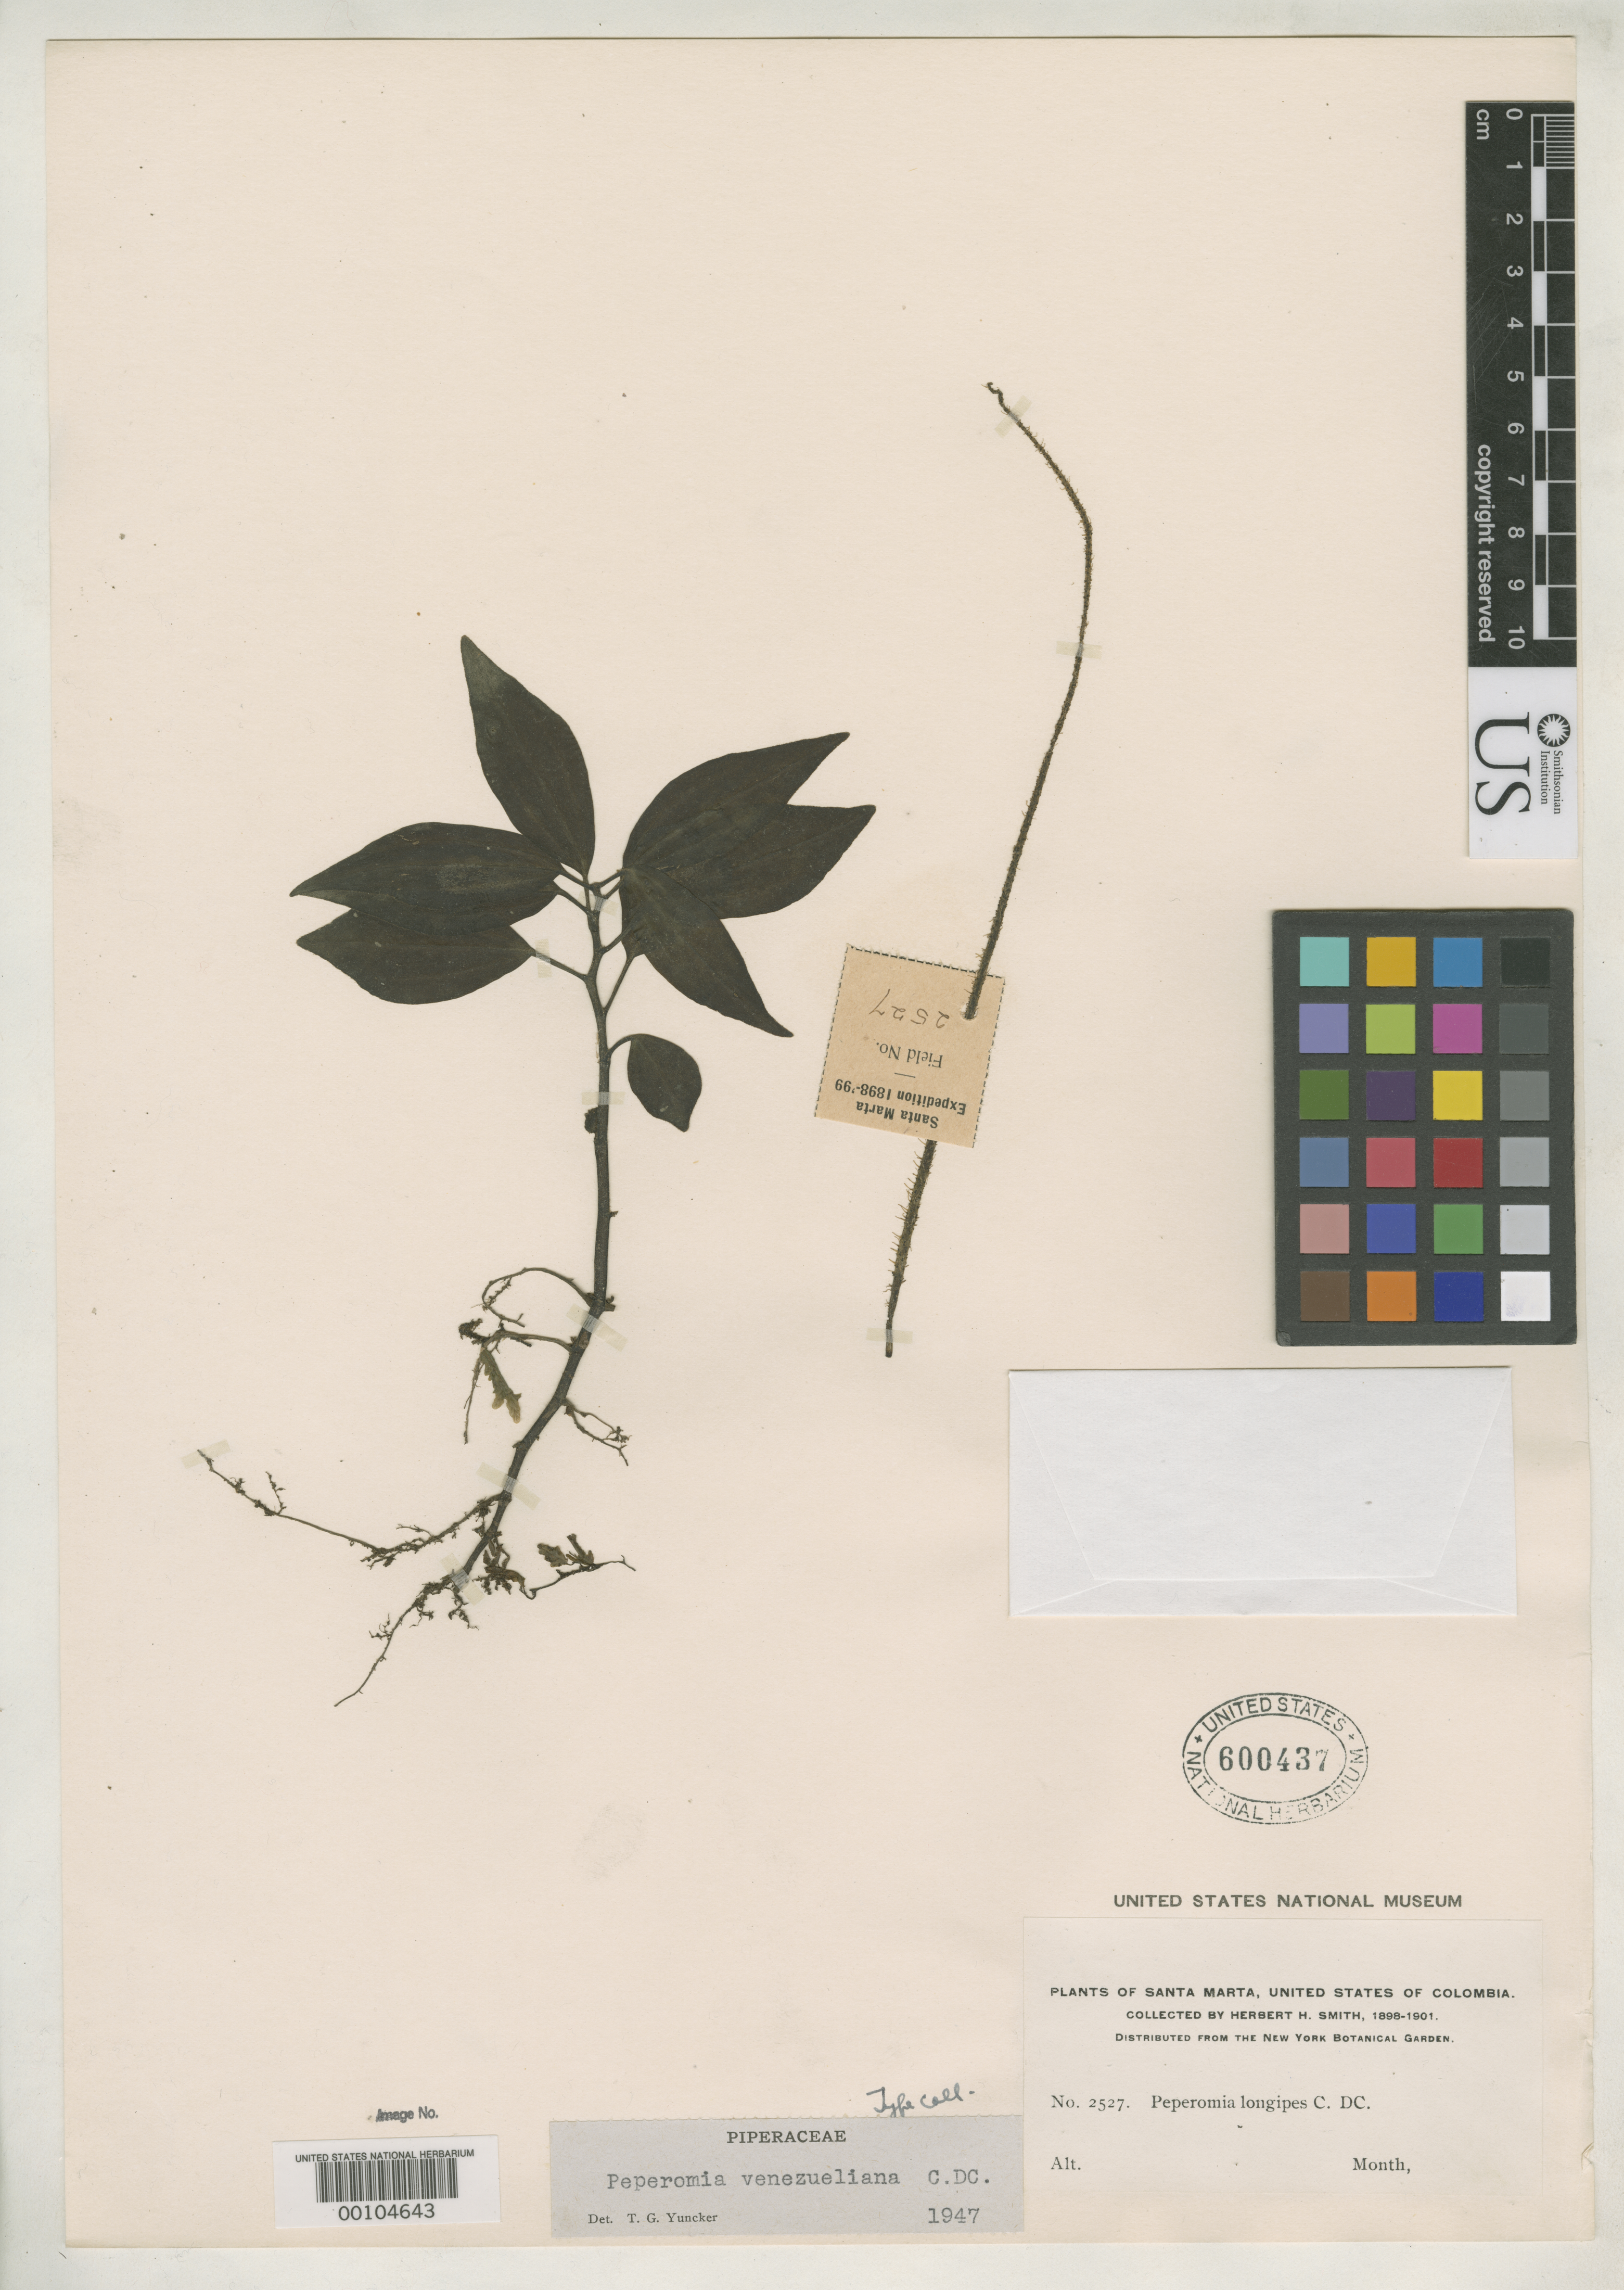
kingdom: Plantae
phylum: Tracheophyta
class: Magnoliopsida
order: Piperales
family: Piperaceae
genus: Peperomia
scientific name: Peperomia longipes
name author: C. DC.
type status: Isotype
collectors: Herbert H. Smith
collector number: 2527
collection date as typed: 1898 to -- --- 1901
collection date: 1898/1901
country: Colombia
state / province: Magdalena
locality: Santa Marta, Sierra de Ouaca.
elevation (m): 1372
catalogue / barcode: US 600437